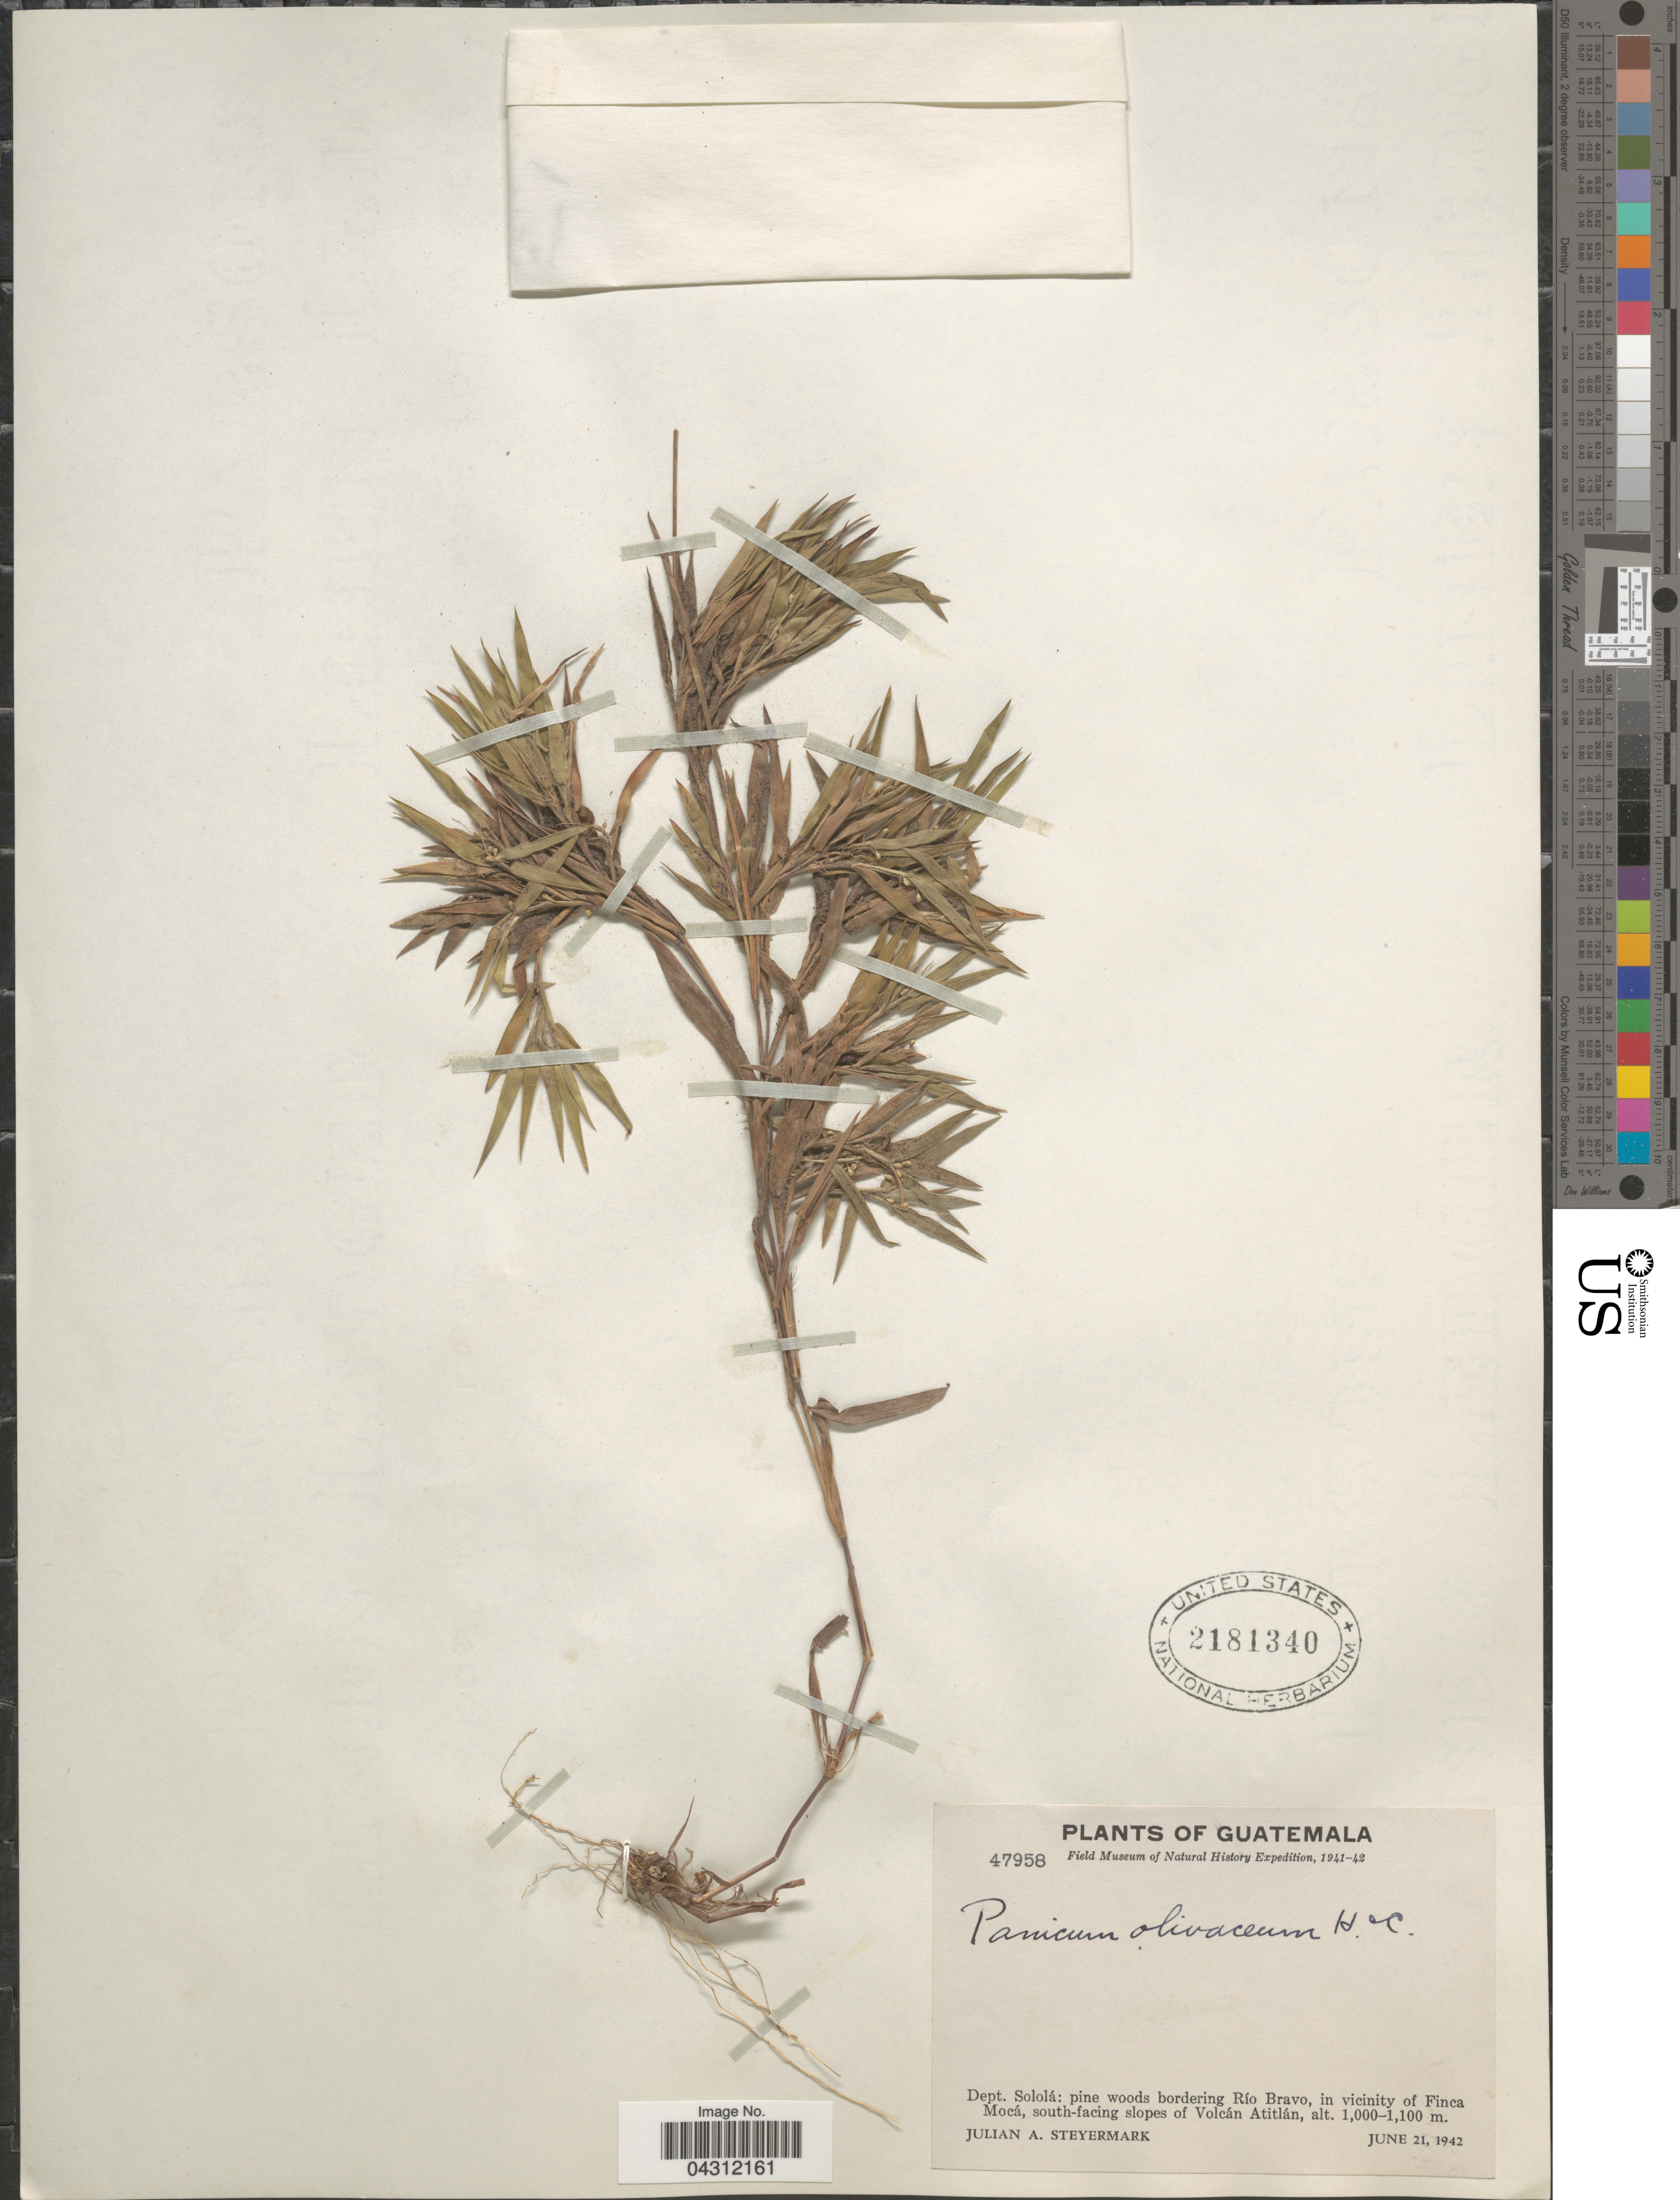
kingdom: Plantae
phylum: Tracheophyta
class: Liliopsida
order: Poales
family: Poaceae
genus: Dichanthelium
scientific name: Dichanthelium acuminatum var. acuminatum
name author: (Sw.) Gould & C.A. Clark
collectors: J. Steyermark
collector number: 47958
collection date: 1942-06-21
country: Guatemala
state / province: Solola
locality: Field Museum of Natural History Expedition, 1941-42. Dept. Sololá: pine woods bordering Río Bravo, in vicinity of Finca Mocá, south-facing slopes of Volcán Atitlán.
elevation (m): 1000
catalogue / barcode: US 2181340